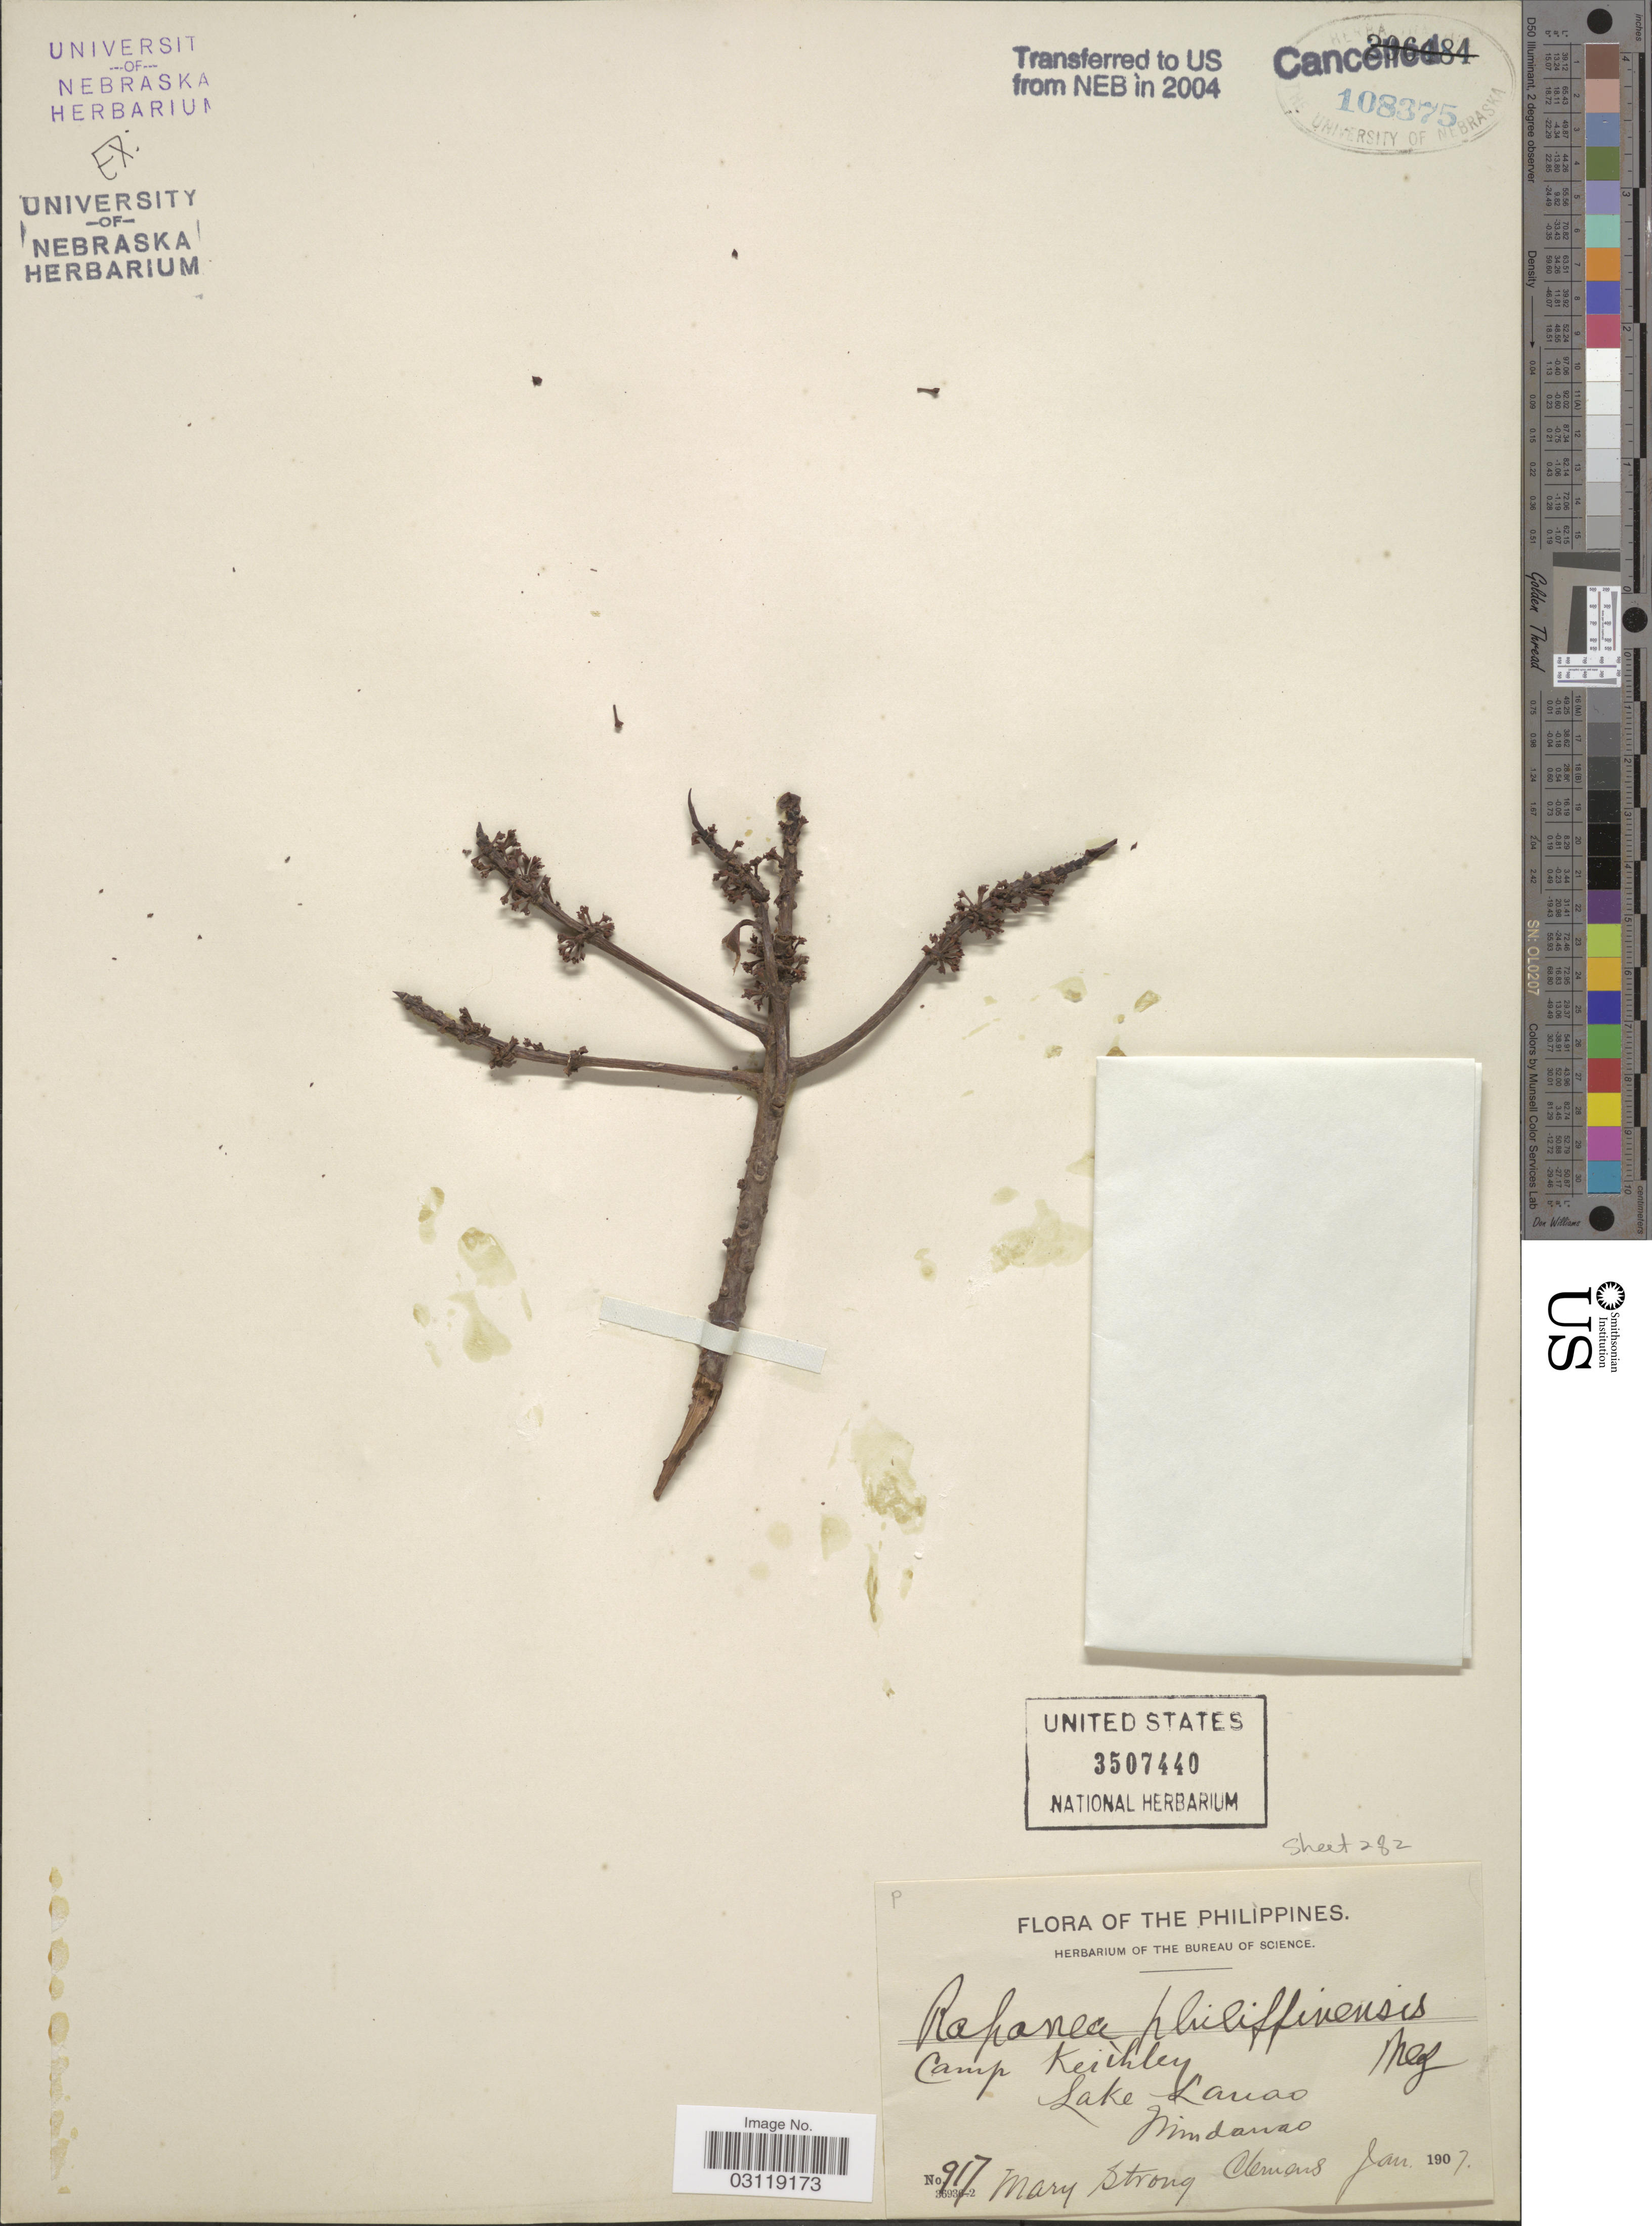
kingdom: Plantae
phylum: Tracheophyta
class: Magnoliopsida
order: Ericales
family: Primulaceae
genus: Rapanea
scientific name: Rapanea philippinensis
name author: (A. DC.) Mez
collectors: M. S. Clemens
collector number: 917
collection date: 1907-01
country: Philippines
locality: Camp Keithley. Lake Lanao, Mindanao.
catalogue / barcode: US 3507440